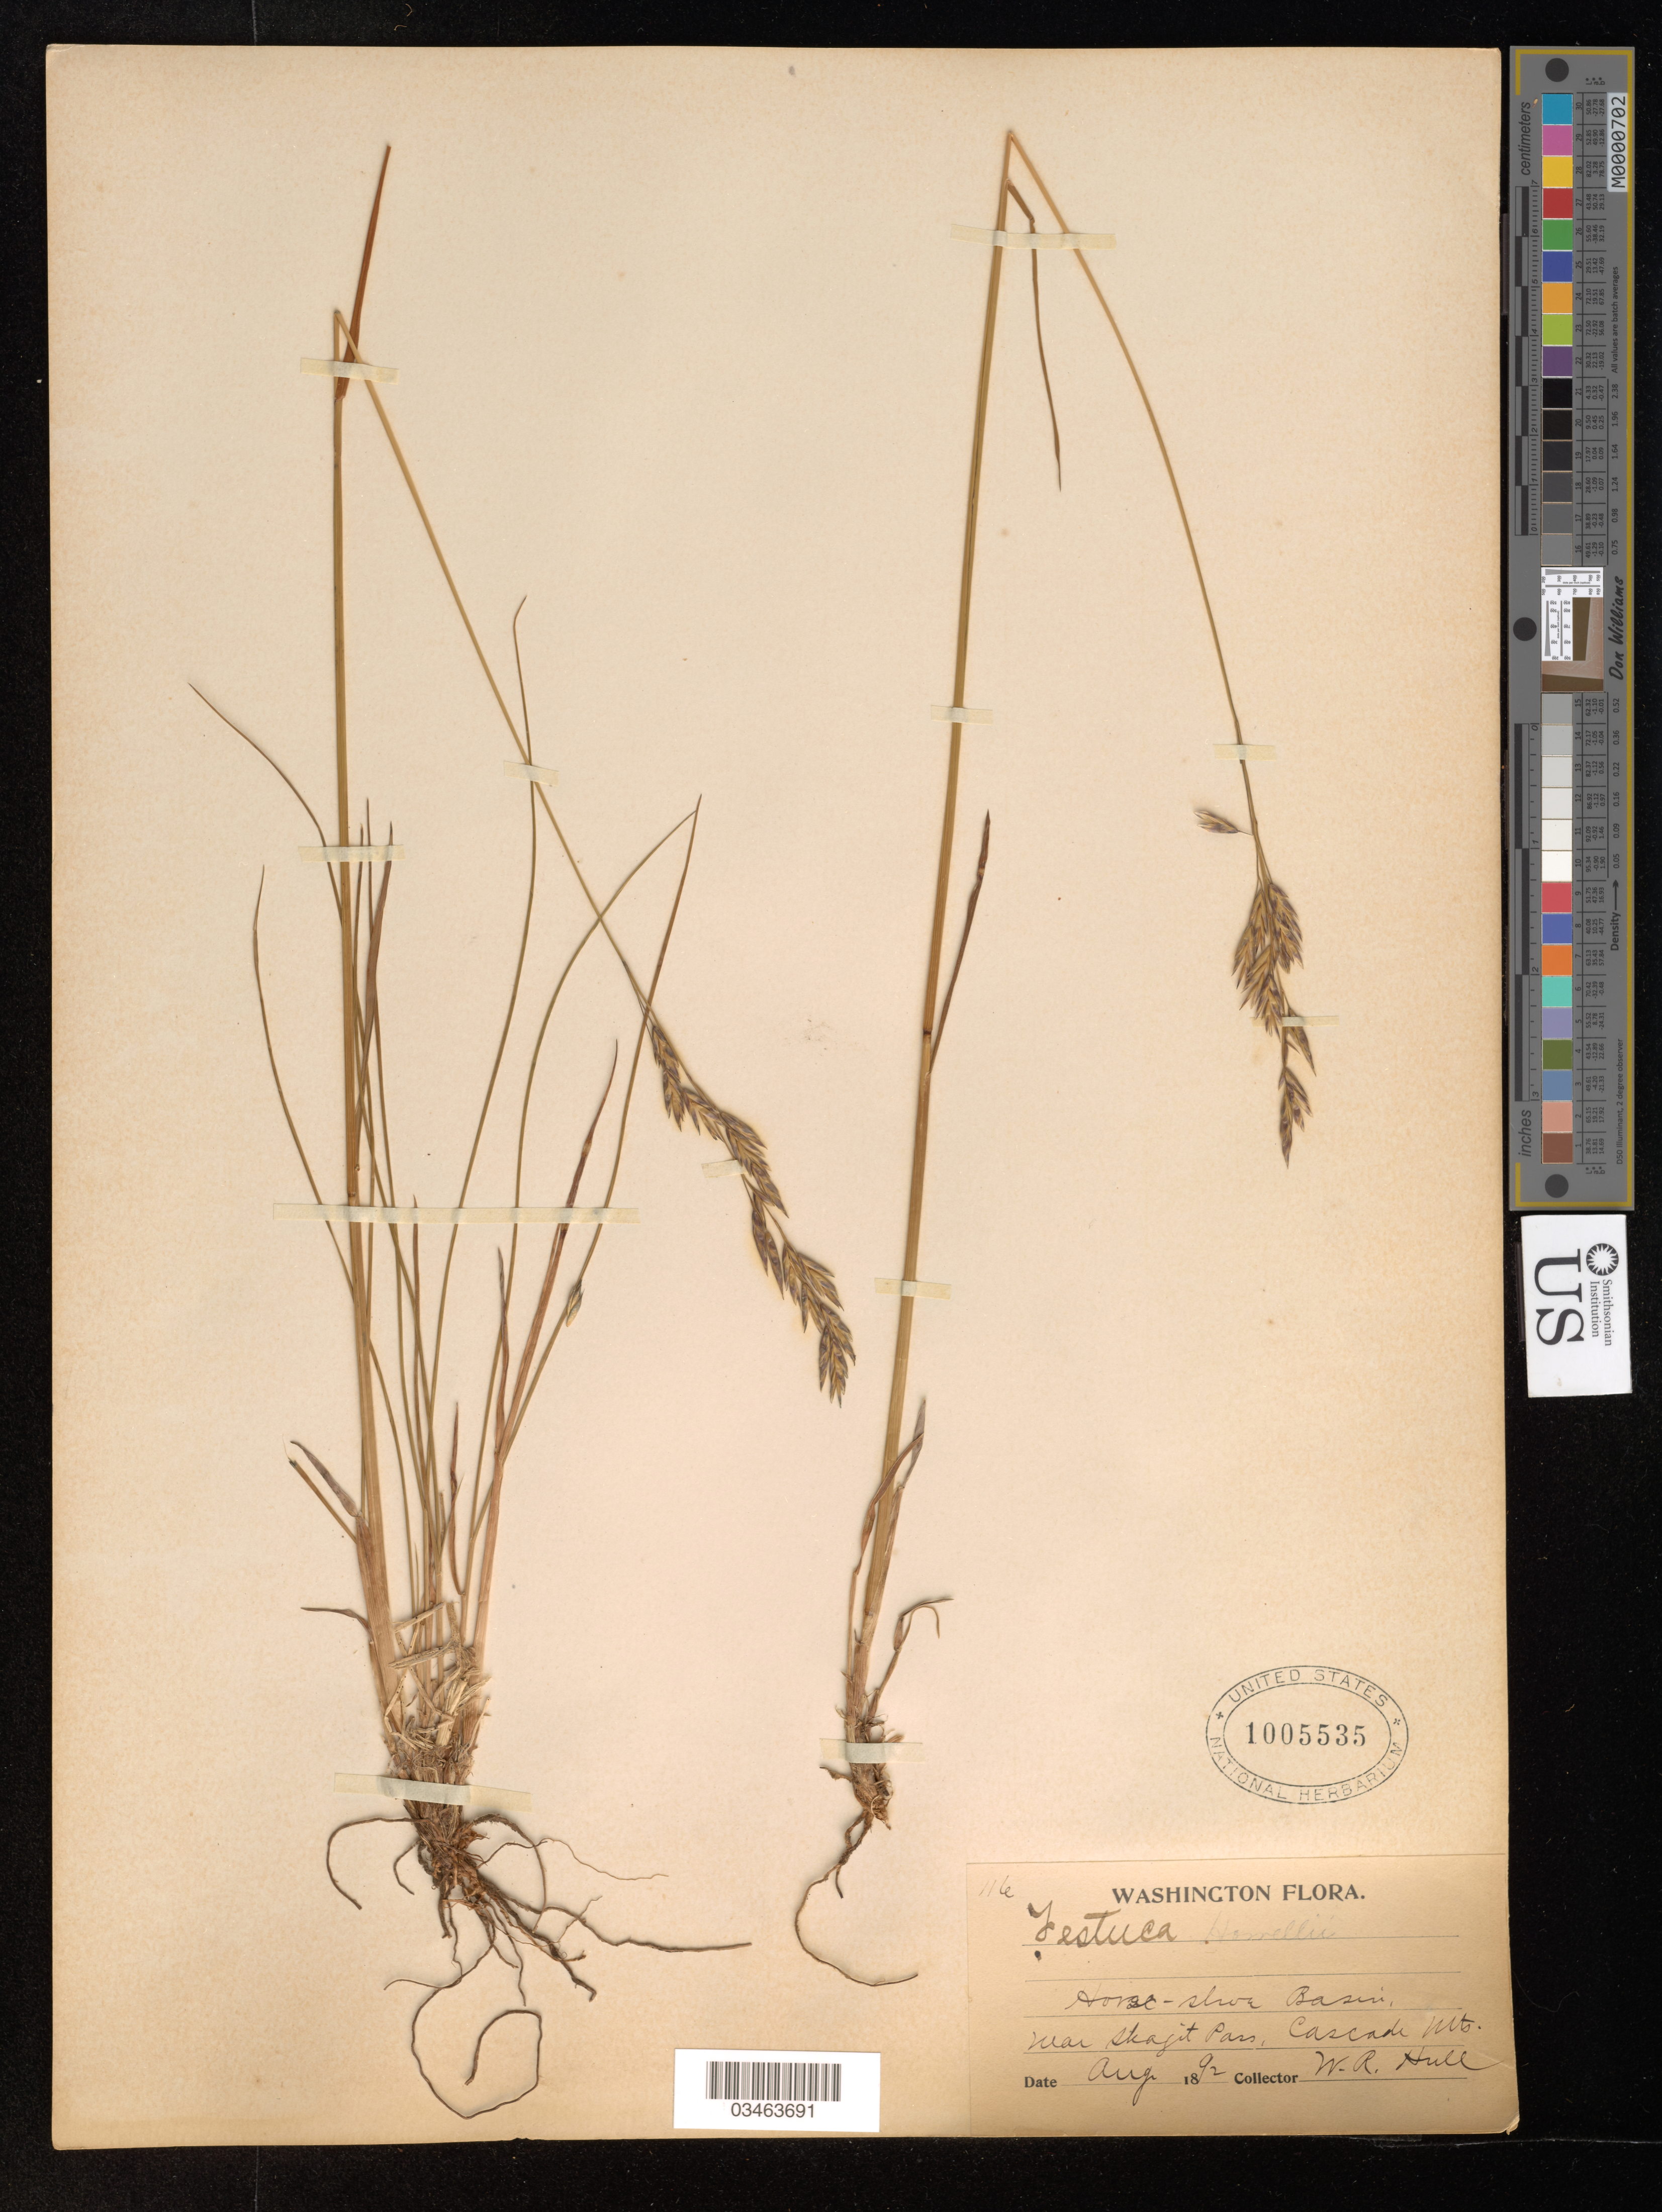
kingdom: Plantae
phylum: Tracheophyta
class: Liliopsida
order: Poales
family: Poaceae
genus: Festuca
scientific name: Festuca howellii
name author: Hack. ex W.J. Beal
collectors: W. Hull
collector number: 116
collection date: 1892-08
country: United States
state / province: Washington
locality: Near Skagit Pass, Cascade Mts.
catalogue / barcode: US 1005535